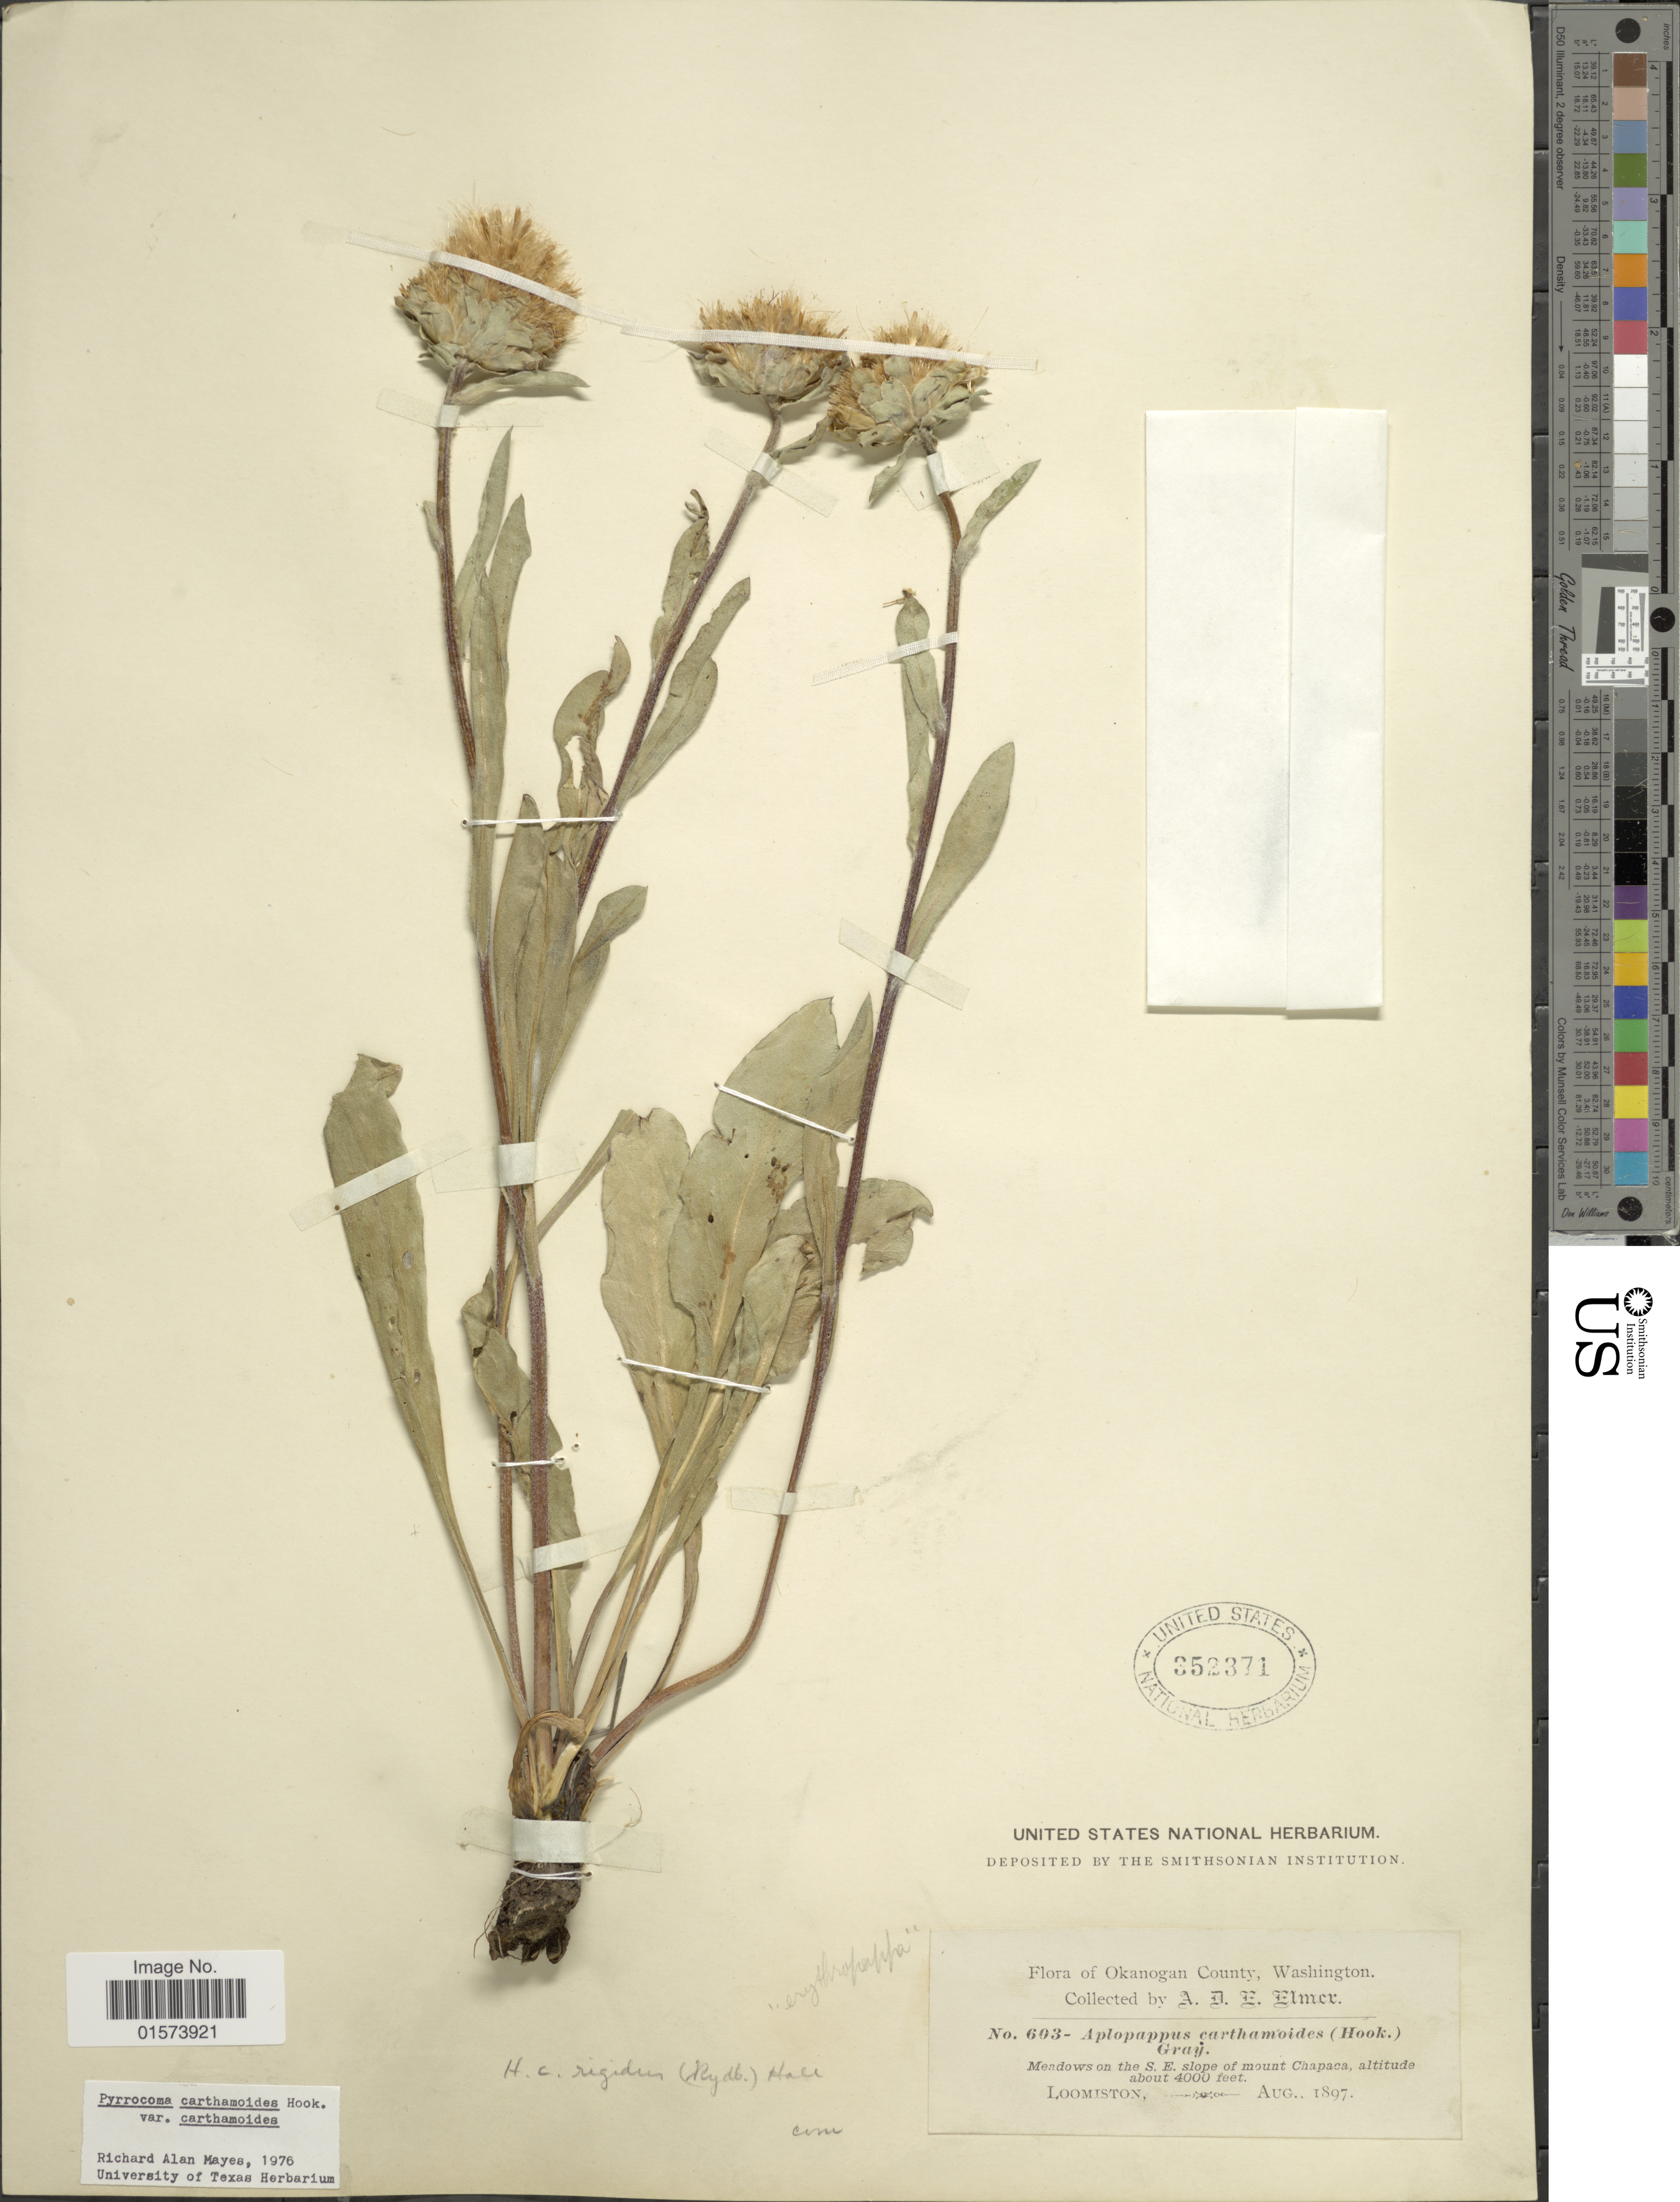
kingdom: Plantae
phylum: Tracheophyta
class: Magnoliopsida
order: Asterales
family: Asteraceae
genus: Pyrrocoma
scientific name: Pyrrocoma carthamoides var. carthamoides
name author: Hook.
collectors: A. D. E. Elmer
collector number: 603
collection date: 1897-08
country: United States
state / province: Washington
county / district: Okanogan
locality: Okanogan County, meadows on the S.E. slope of mount Chapaca, Loomston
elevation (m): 1219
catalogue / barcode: US 352371